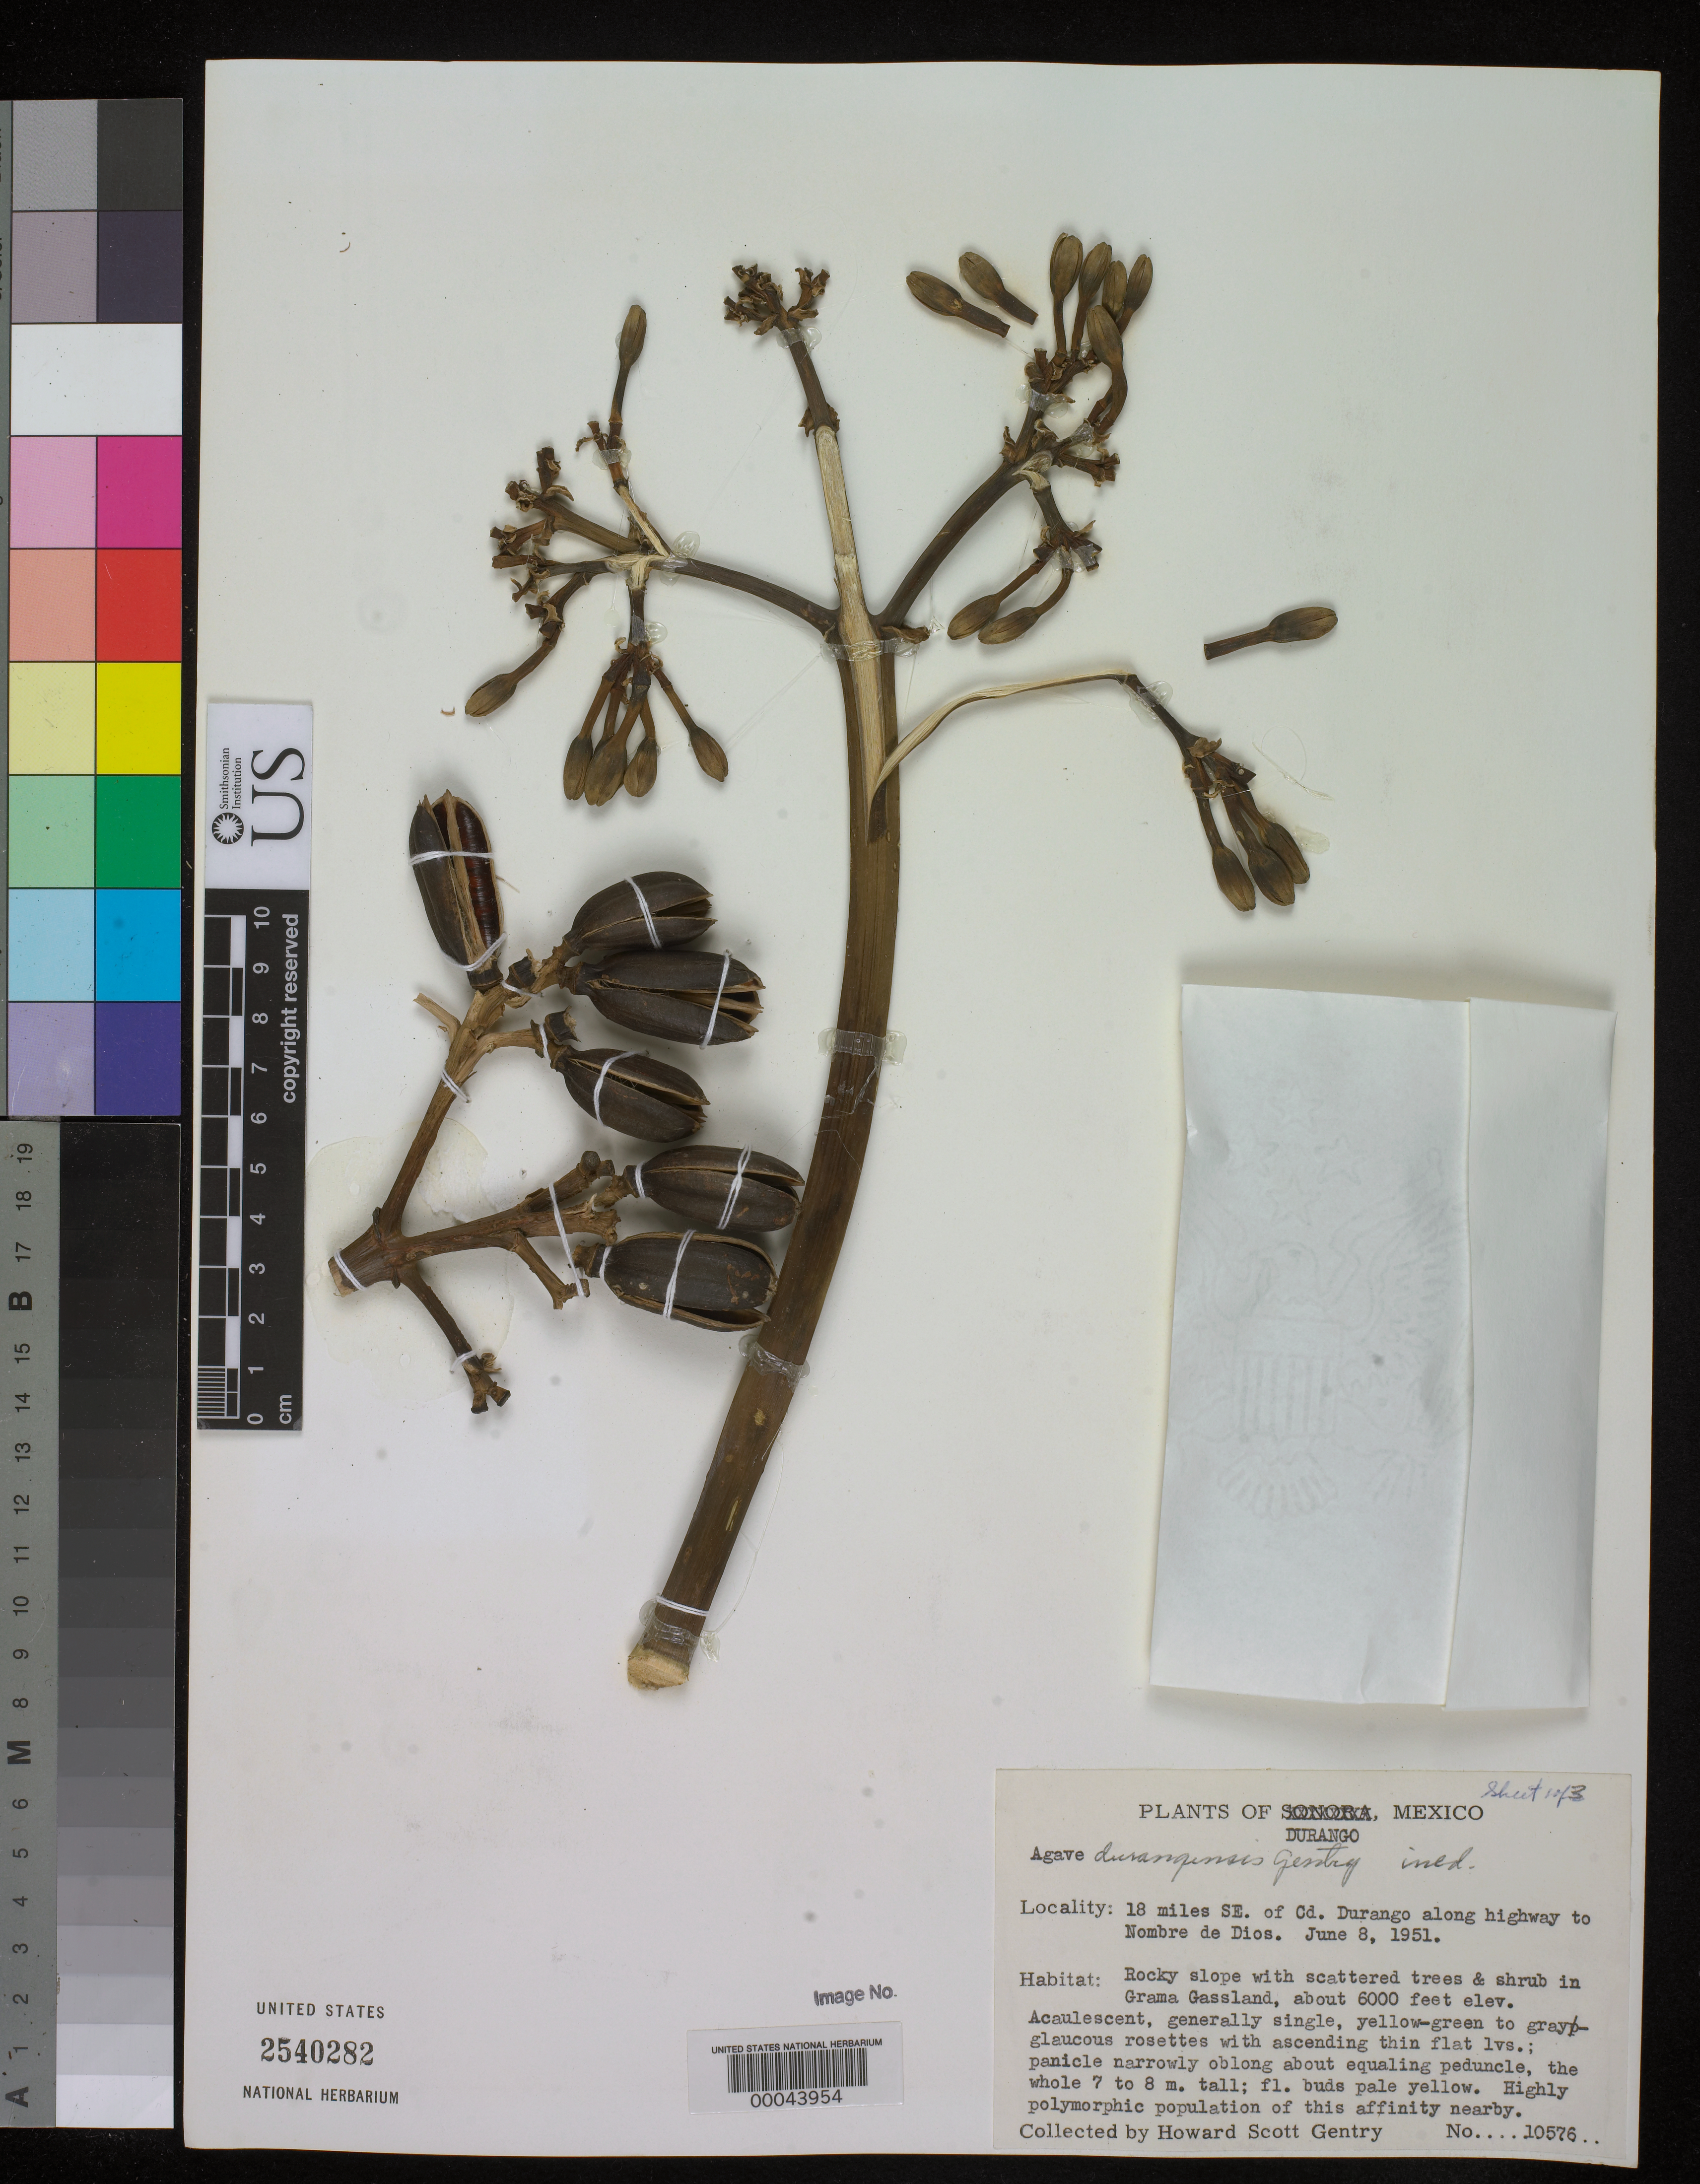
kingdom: Plantae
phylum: Tracheophyta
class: Liliopsida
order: Asparagales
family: Asparagaceae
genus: Agave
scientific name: Agave durangensis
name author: Gentry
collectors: H. S. Gentry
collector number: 10576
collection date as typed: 08 Jun 1951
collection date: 1951-06-08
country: Mexico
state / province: Durango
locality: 18 mi SE of Cd Durango along highway to Nombre de Dios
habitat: Rocky slope w/scattered trees & shrub in grama grassland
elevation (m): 1829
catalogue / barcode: US 2540282